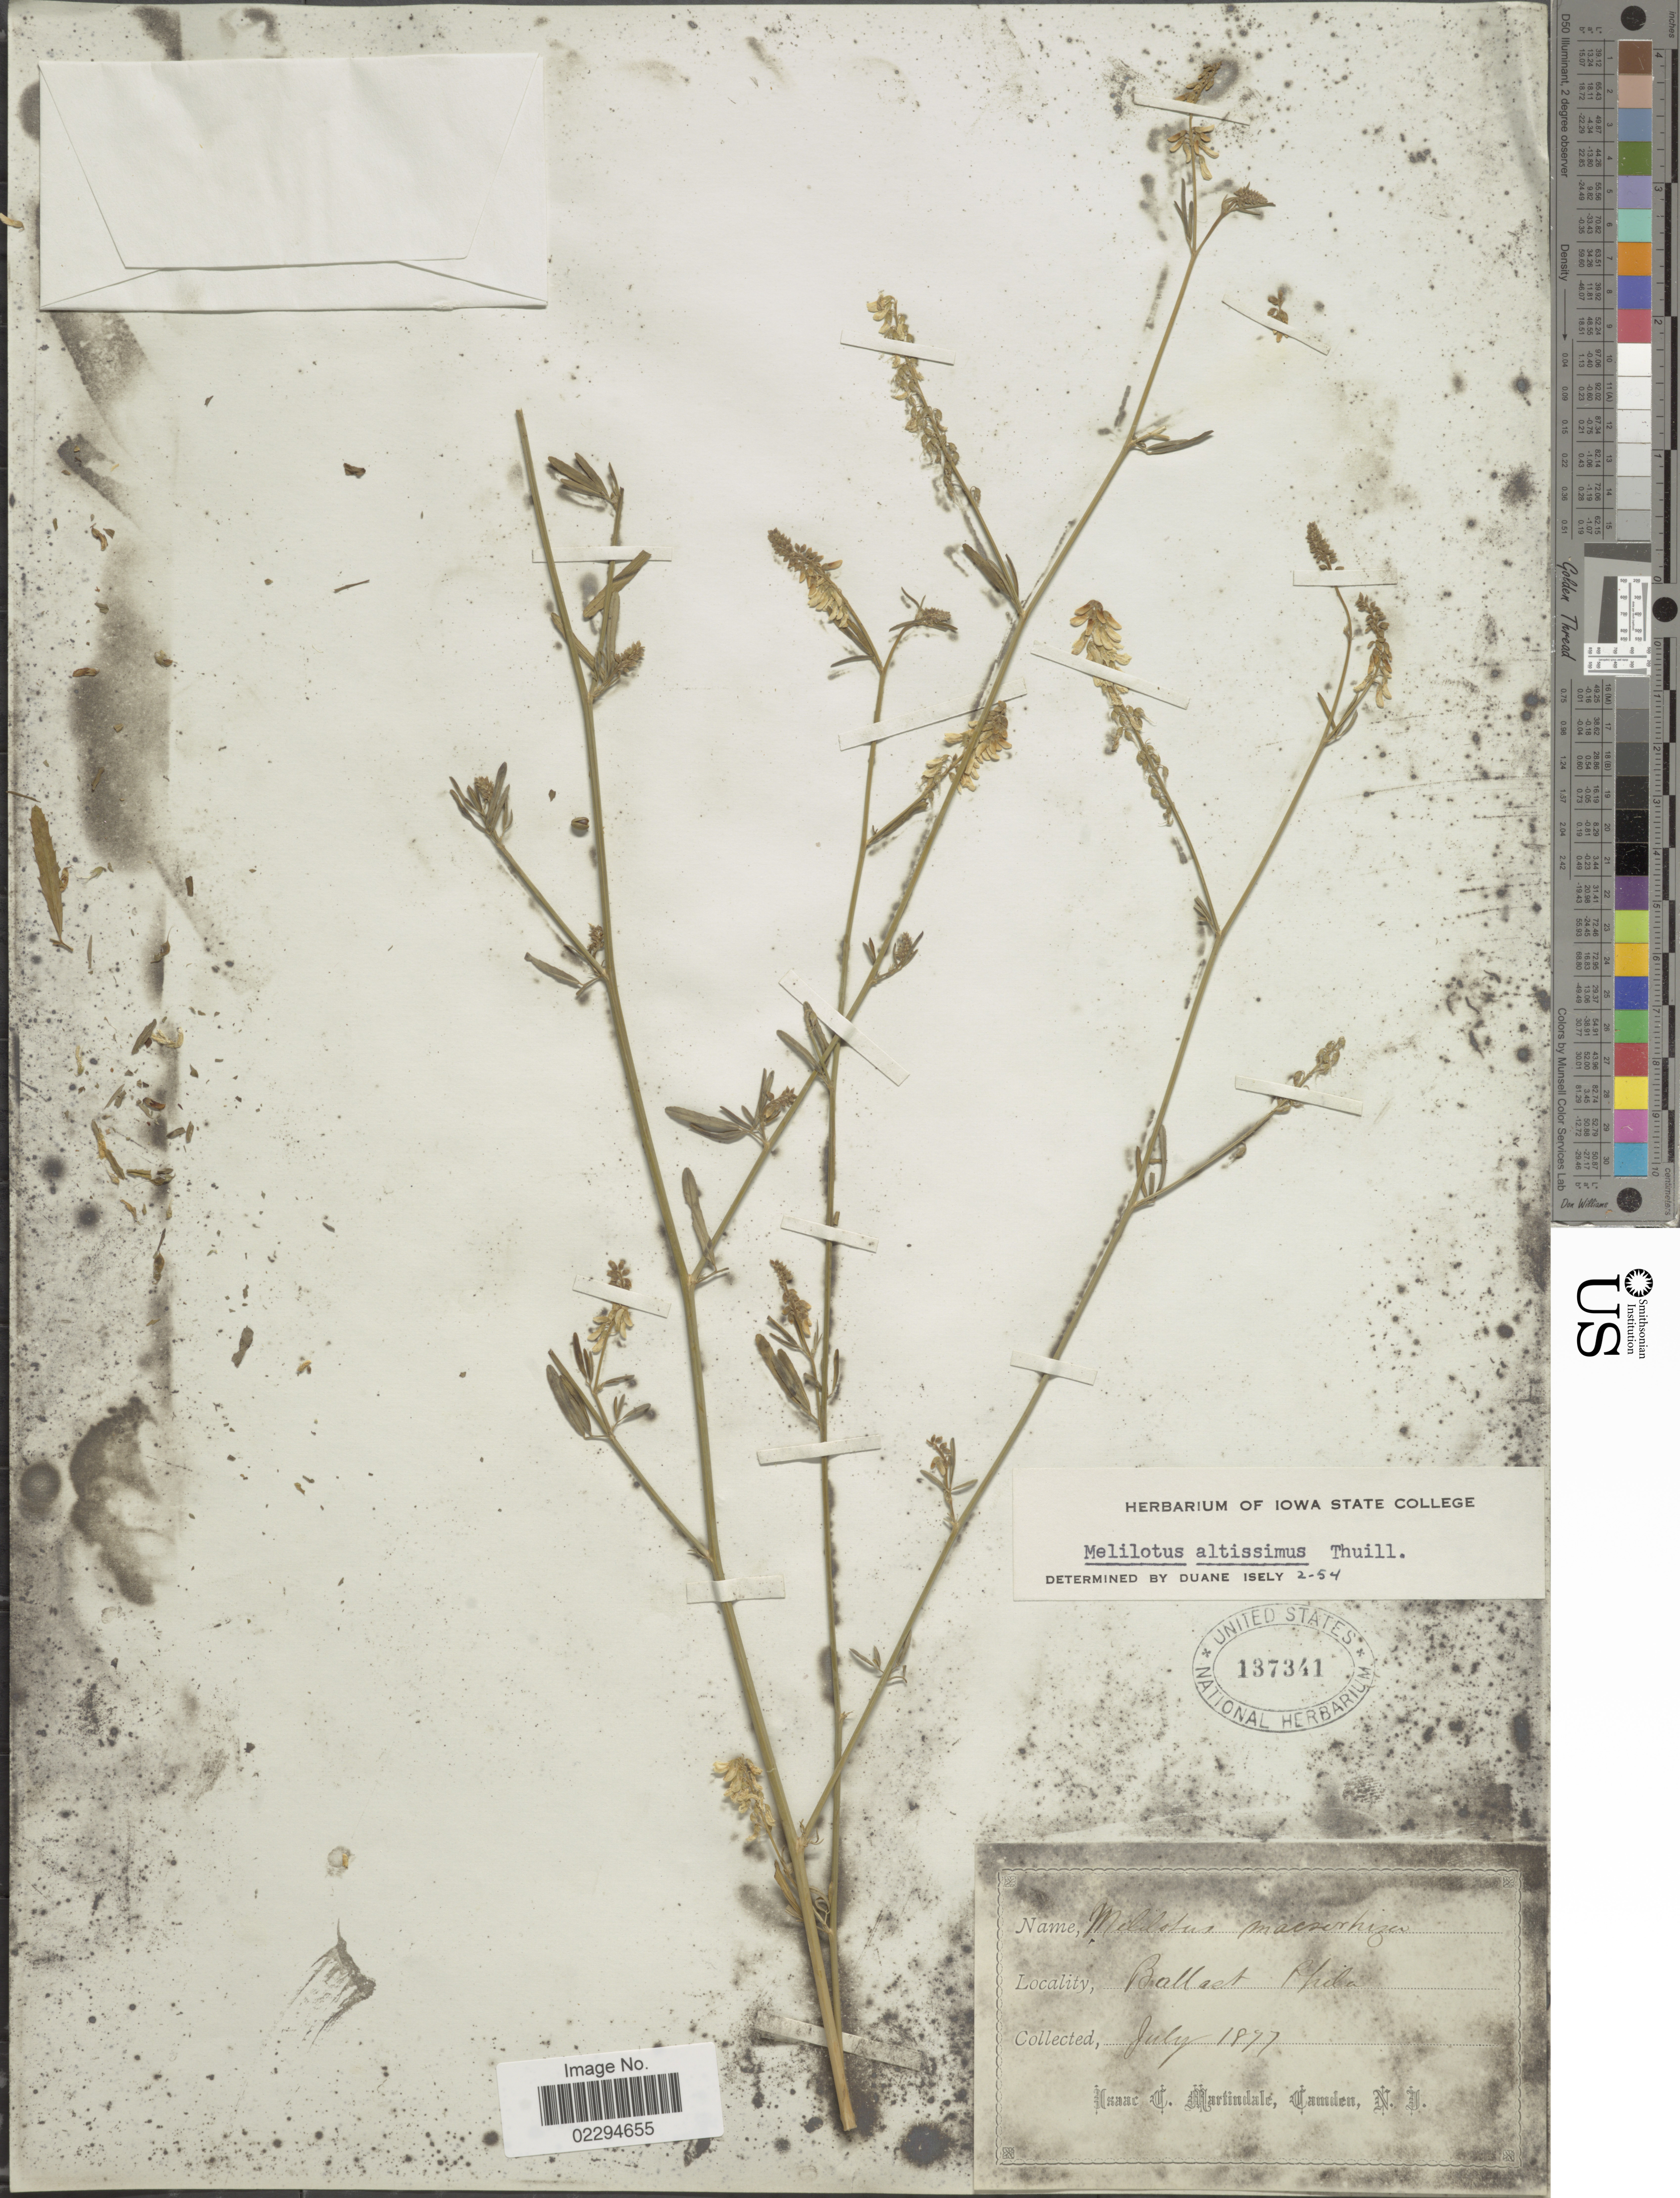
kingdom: Plantae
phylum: Tracheophyta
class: Magnoliopsida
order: Fabales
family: Fabaceae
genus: Melilotus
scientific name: Melilotus altissimus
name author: Thuill.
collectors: I. C. Martindale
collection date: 1877-07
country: United States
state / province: Pennsylvania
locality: Ballast Phila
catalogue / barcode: US 137341